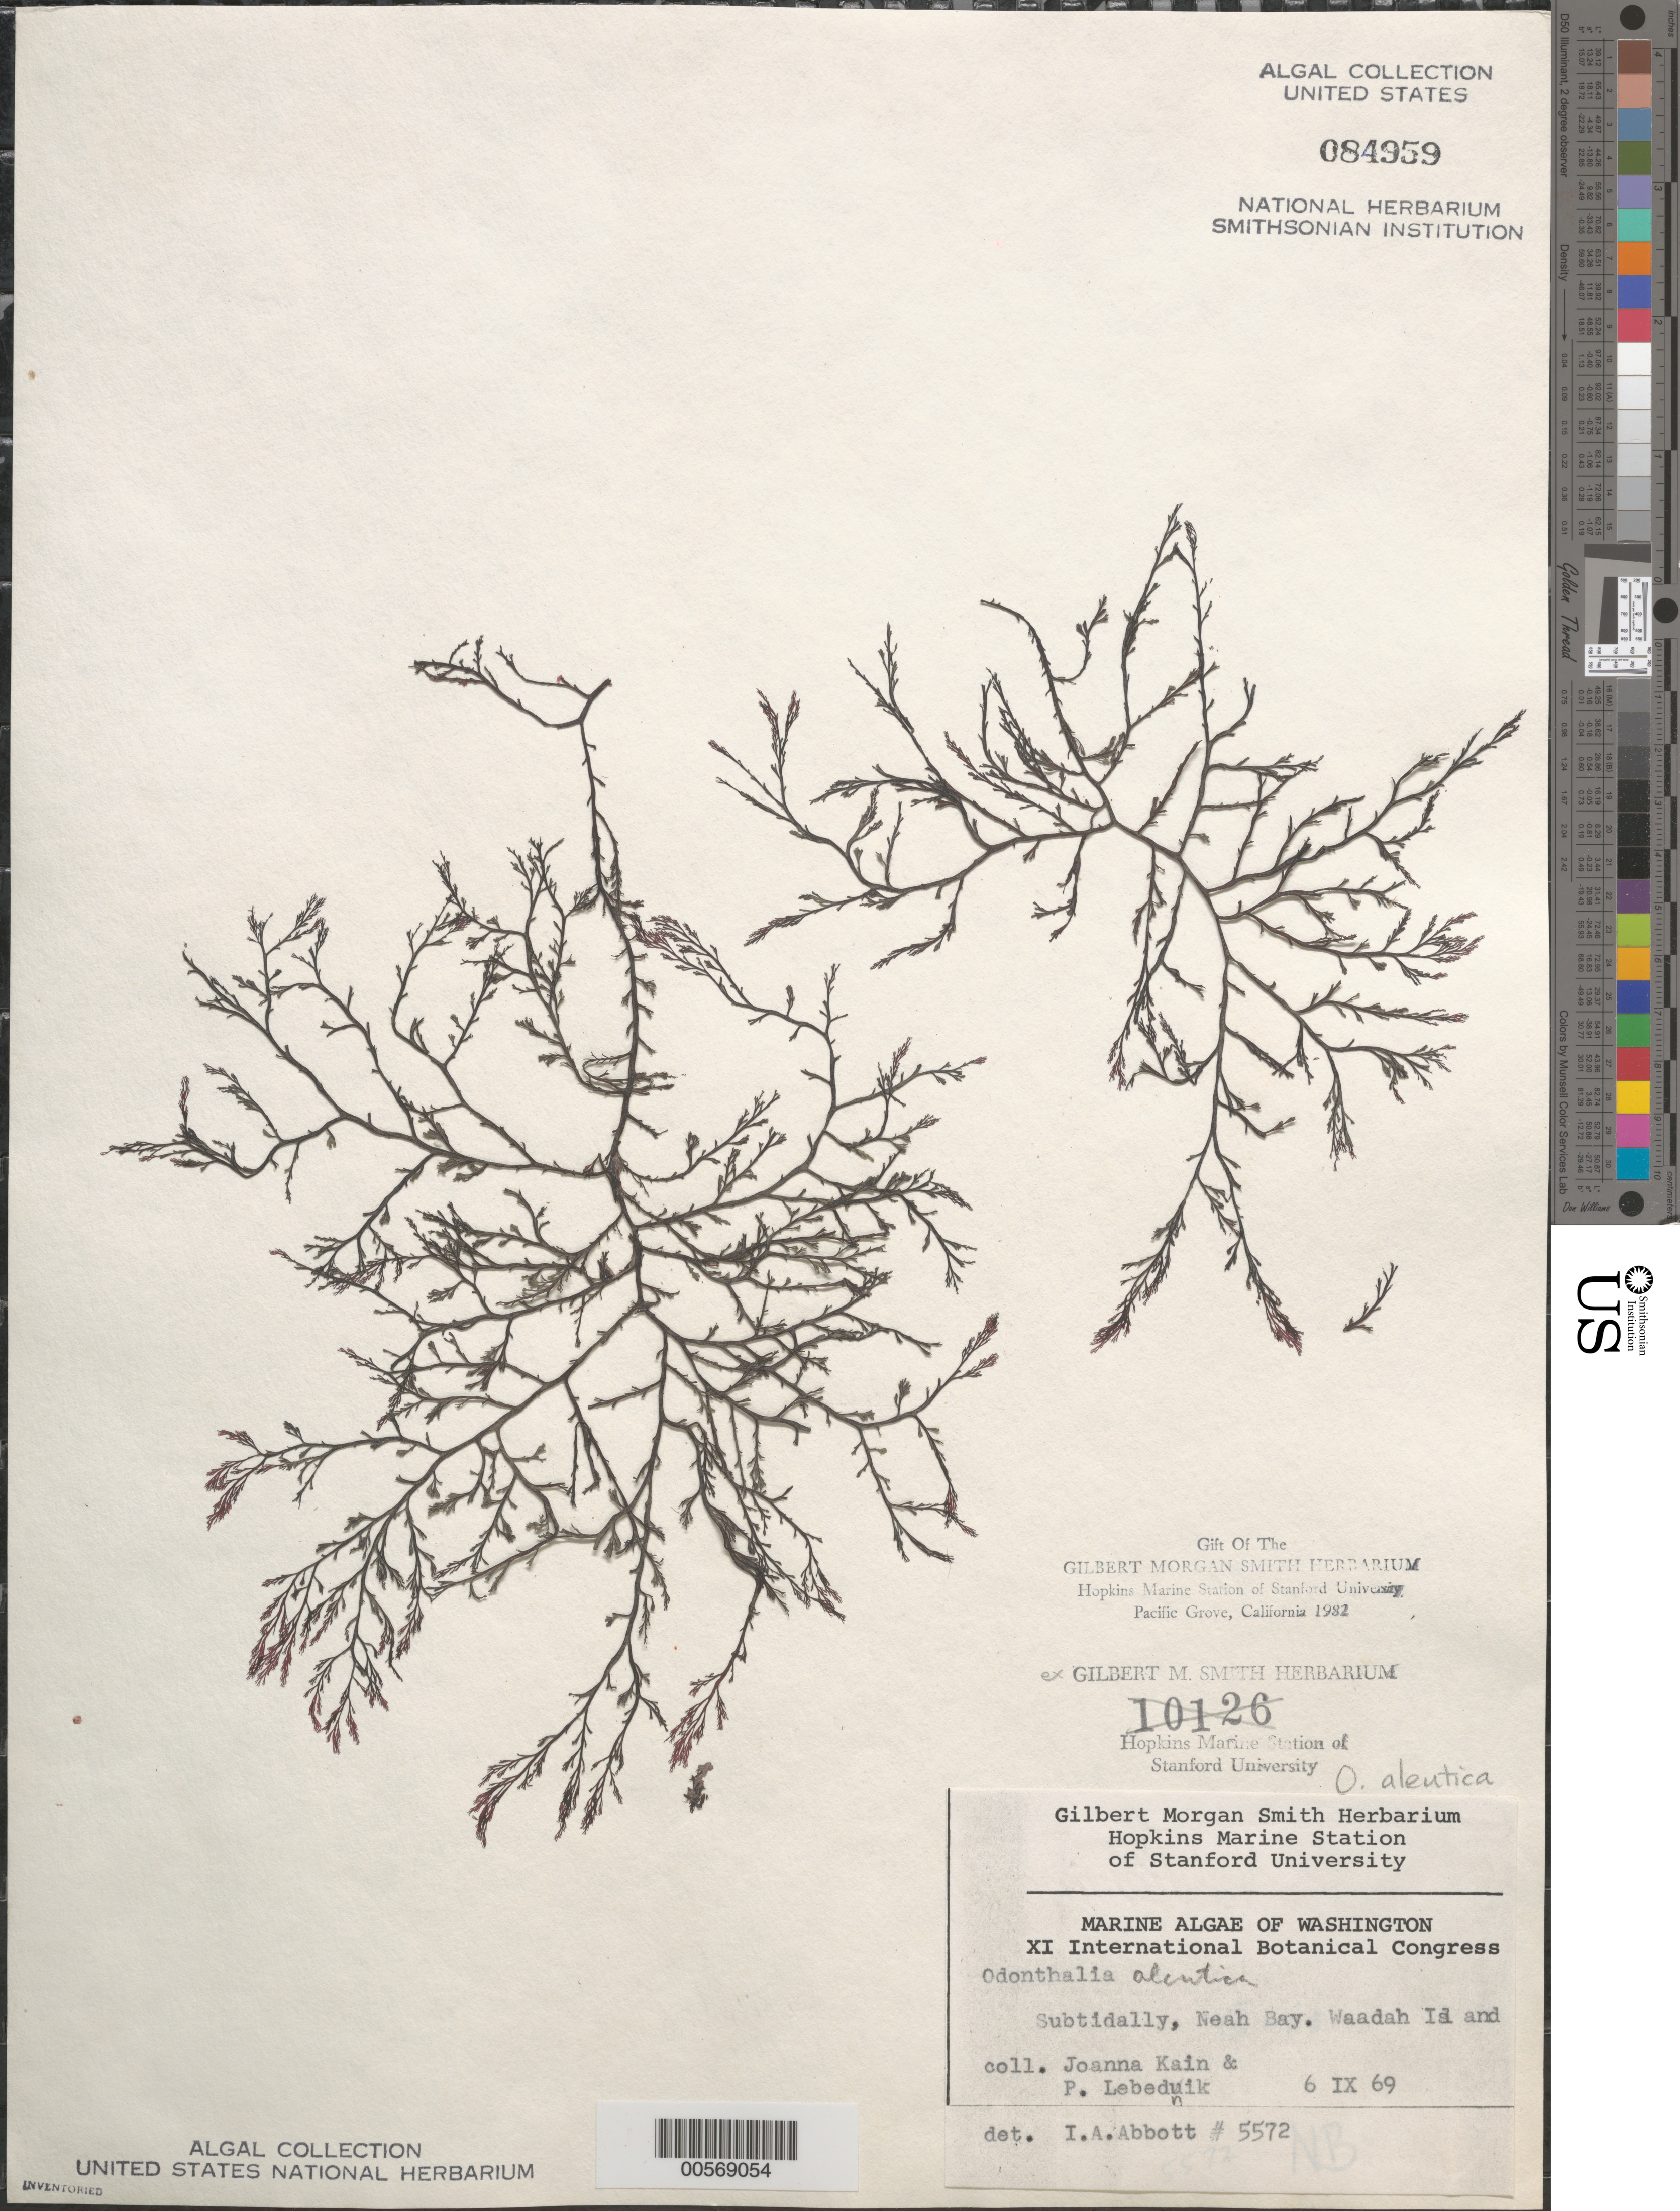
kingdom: Plantae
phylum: Rhodophyta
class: Florideophyceae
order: Ceramiales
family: Rhodomelaceae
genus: Odonthalia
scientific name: Odonthalia floccosa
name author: (Esper) Falkenb.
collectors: J.M. Kain & P. Lebednik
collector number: IAA 5572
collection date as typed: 06 Sep 1969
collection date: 1969-09-06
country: United States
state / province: Washington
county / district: Clallam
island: Waadah Island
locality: Neah Bay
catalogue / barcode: US 84959